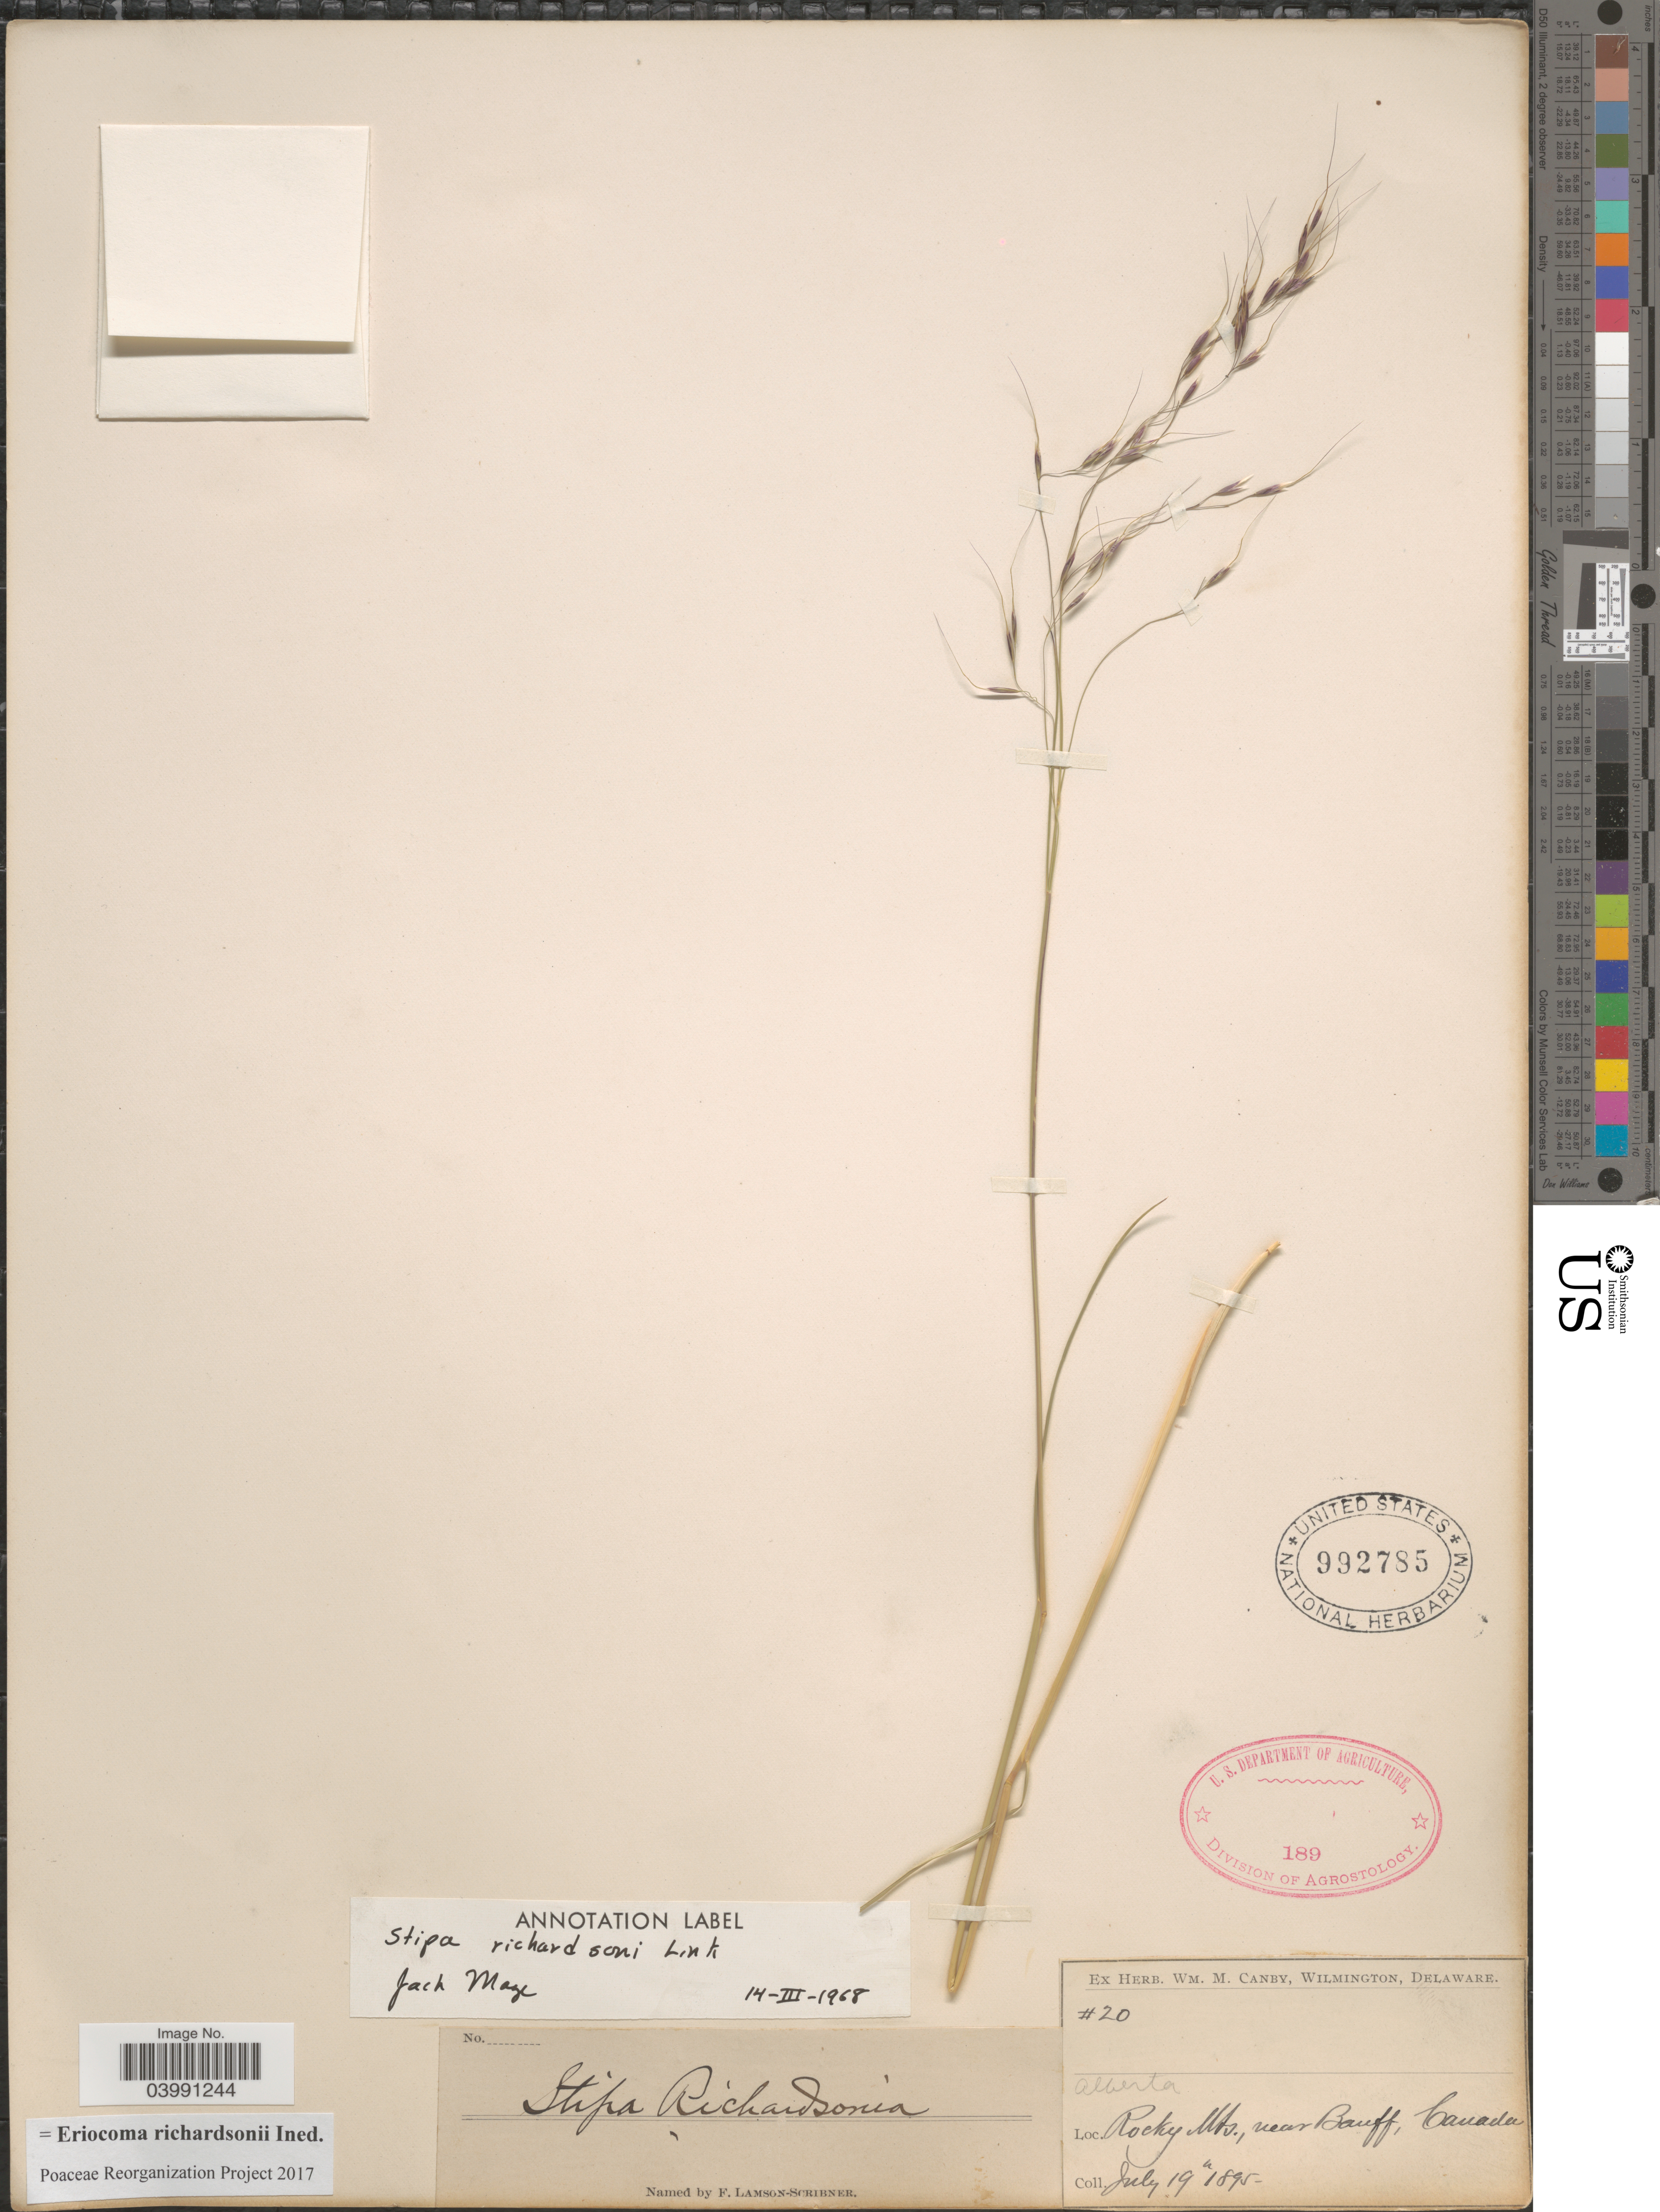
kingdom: Plantae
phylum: Tracheophyta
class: Liliopsida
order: Poales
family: Poaceae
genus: Eriocoma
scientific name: Eriocoma richardsonii ined.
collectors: ex herb. W.M. Canby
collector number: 20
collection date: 1895-07-19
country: Canada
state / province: Alberta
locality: Rocky Mts., near Banff.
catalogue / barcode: US 992785